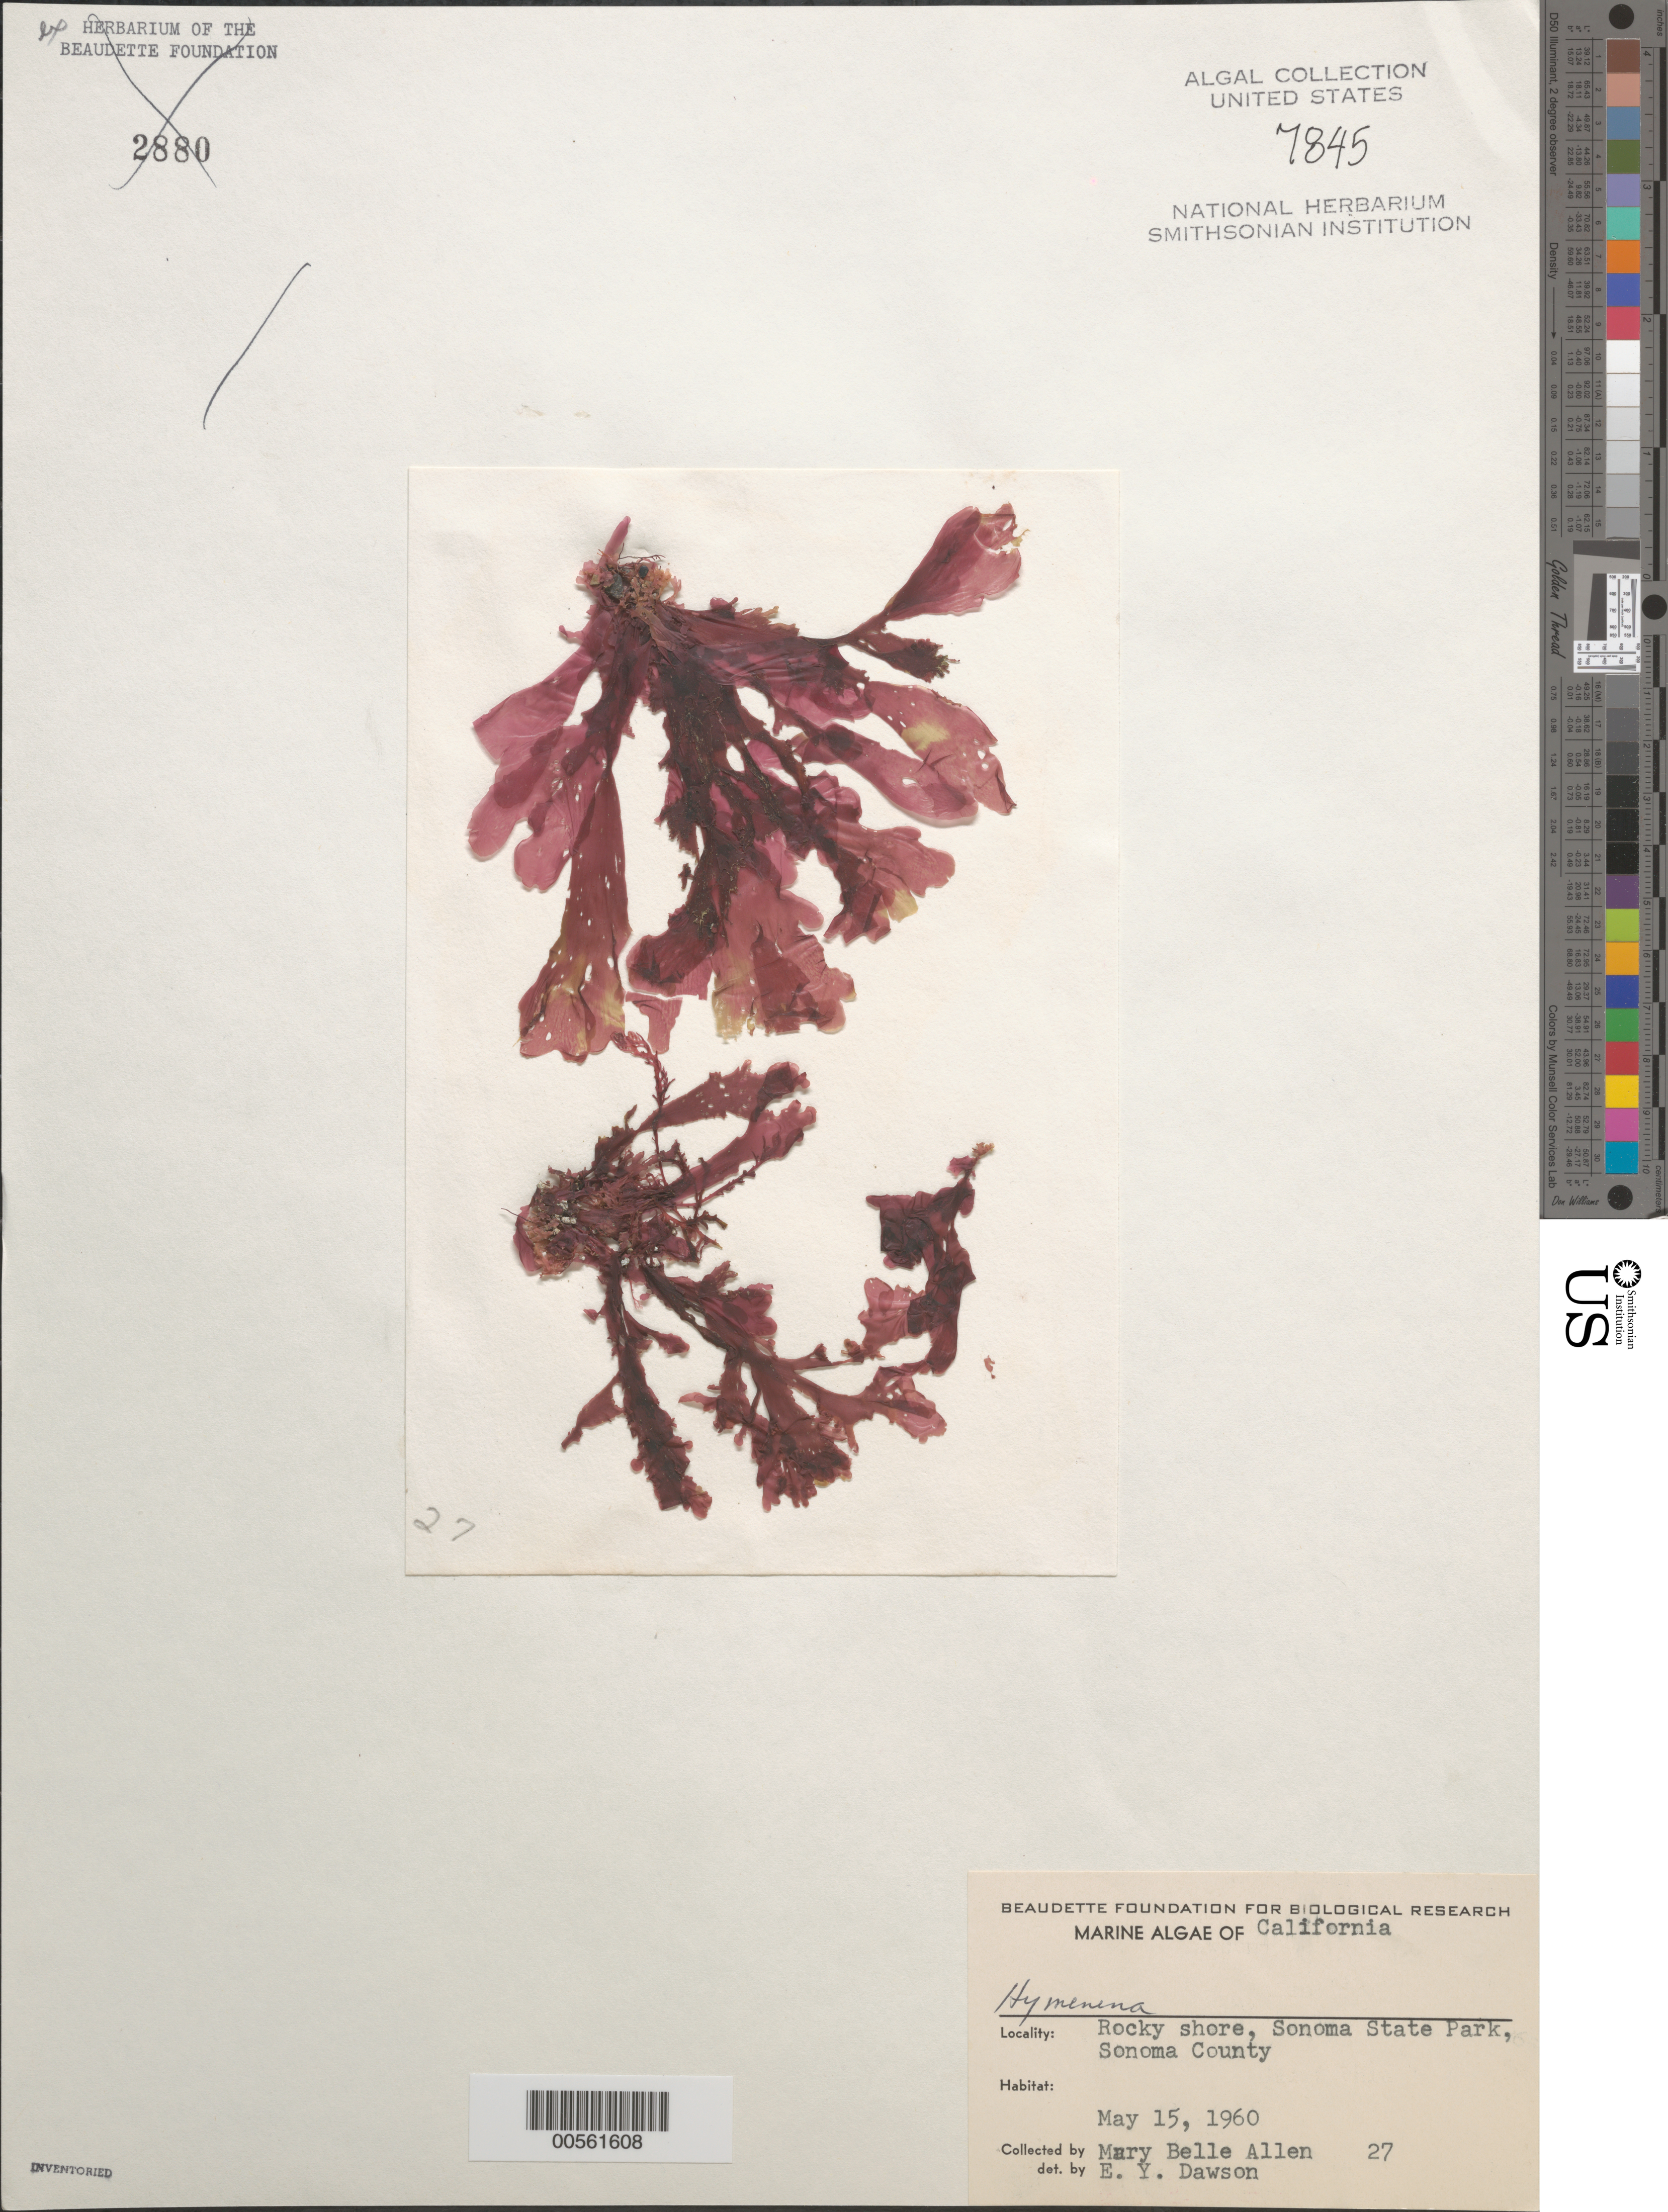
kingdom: Plantae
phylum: Rhodophyta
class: Florideophyceae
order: Ceramiales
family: Delesseriaceae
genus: Hymenena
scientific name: Hymenena sp.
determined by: Dawson, E. Y.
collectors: M. B. Allen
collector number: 27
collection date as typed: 15 May 1960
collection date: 1960-05-15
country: United States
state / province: California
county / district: Sonoma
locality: Sonoma State Park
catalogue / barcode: US 7845